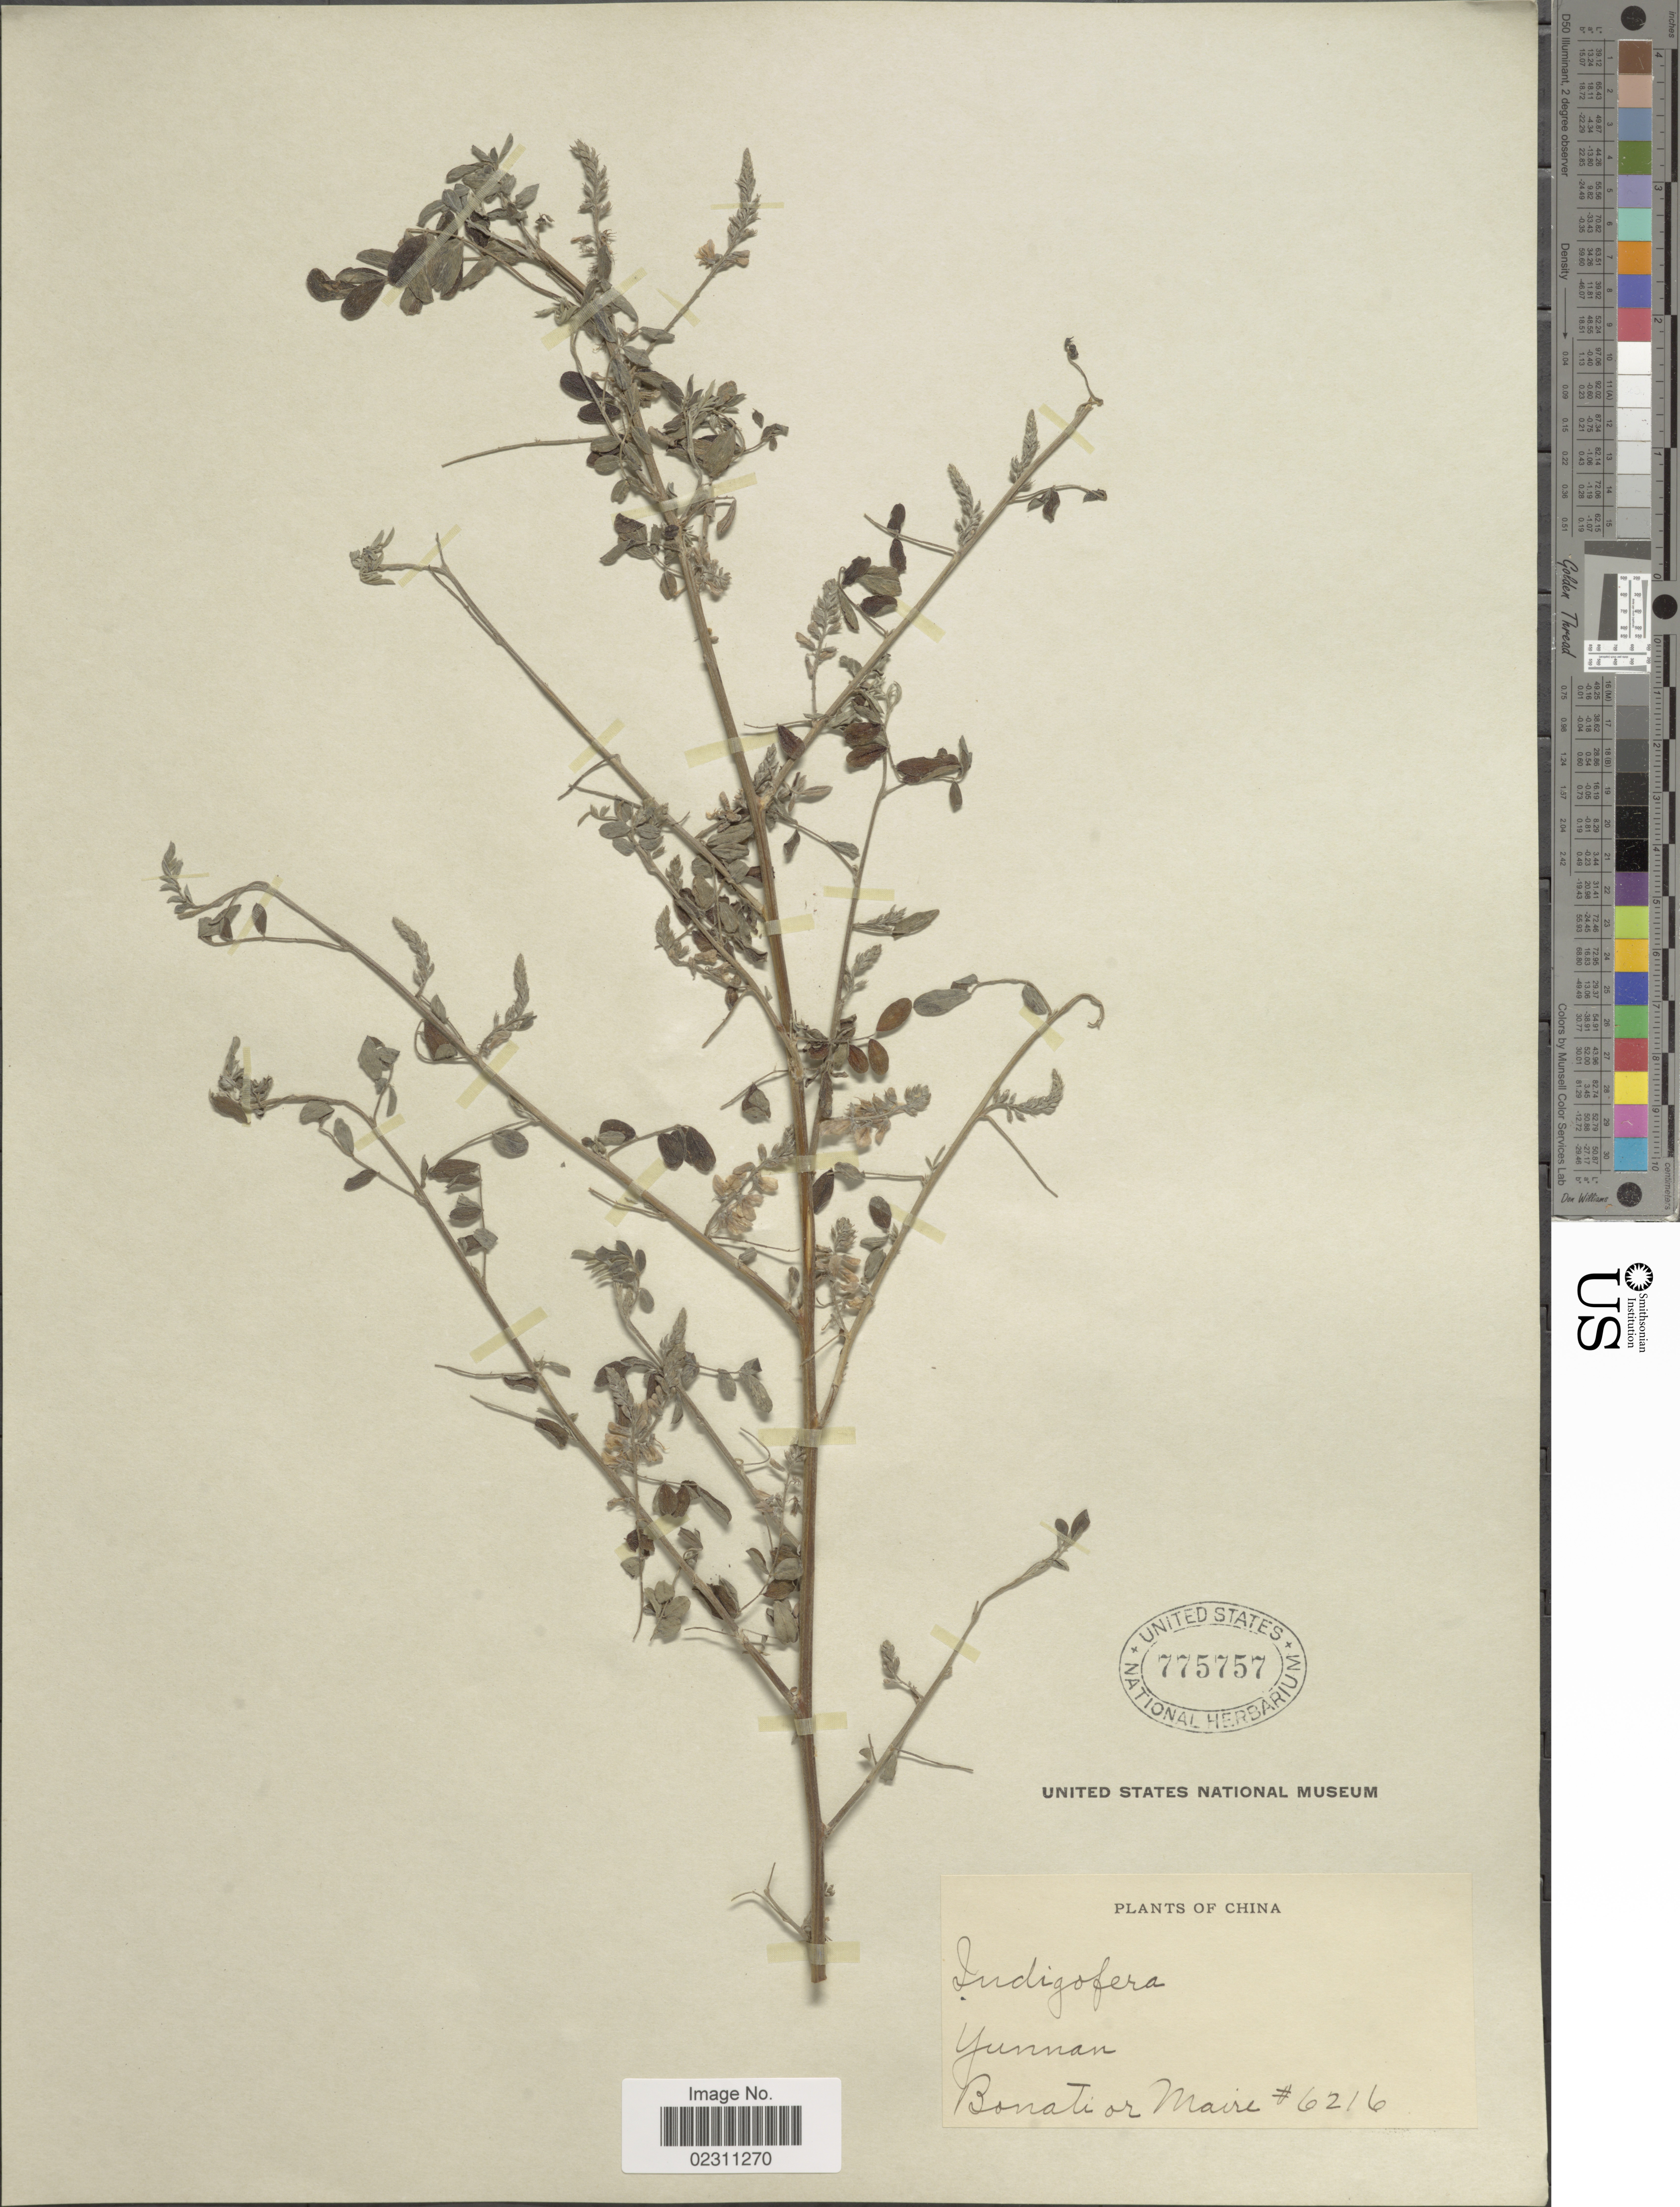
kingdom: Plantae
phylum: Tracheophyta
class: Magnoliopsida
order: Fabales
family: Fabaceae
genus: Indigofera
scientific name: Indigofera sp.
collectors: -. Bonati & Maire, --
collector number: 6216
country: China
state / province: Yunnan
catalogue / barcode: US 775757